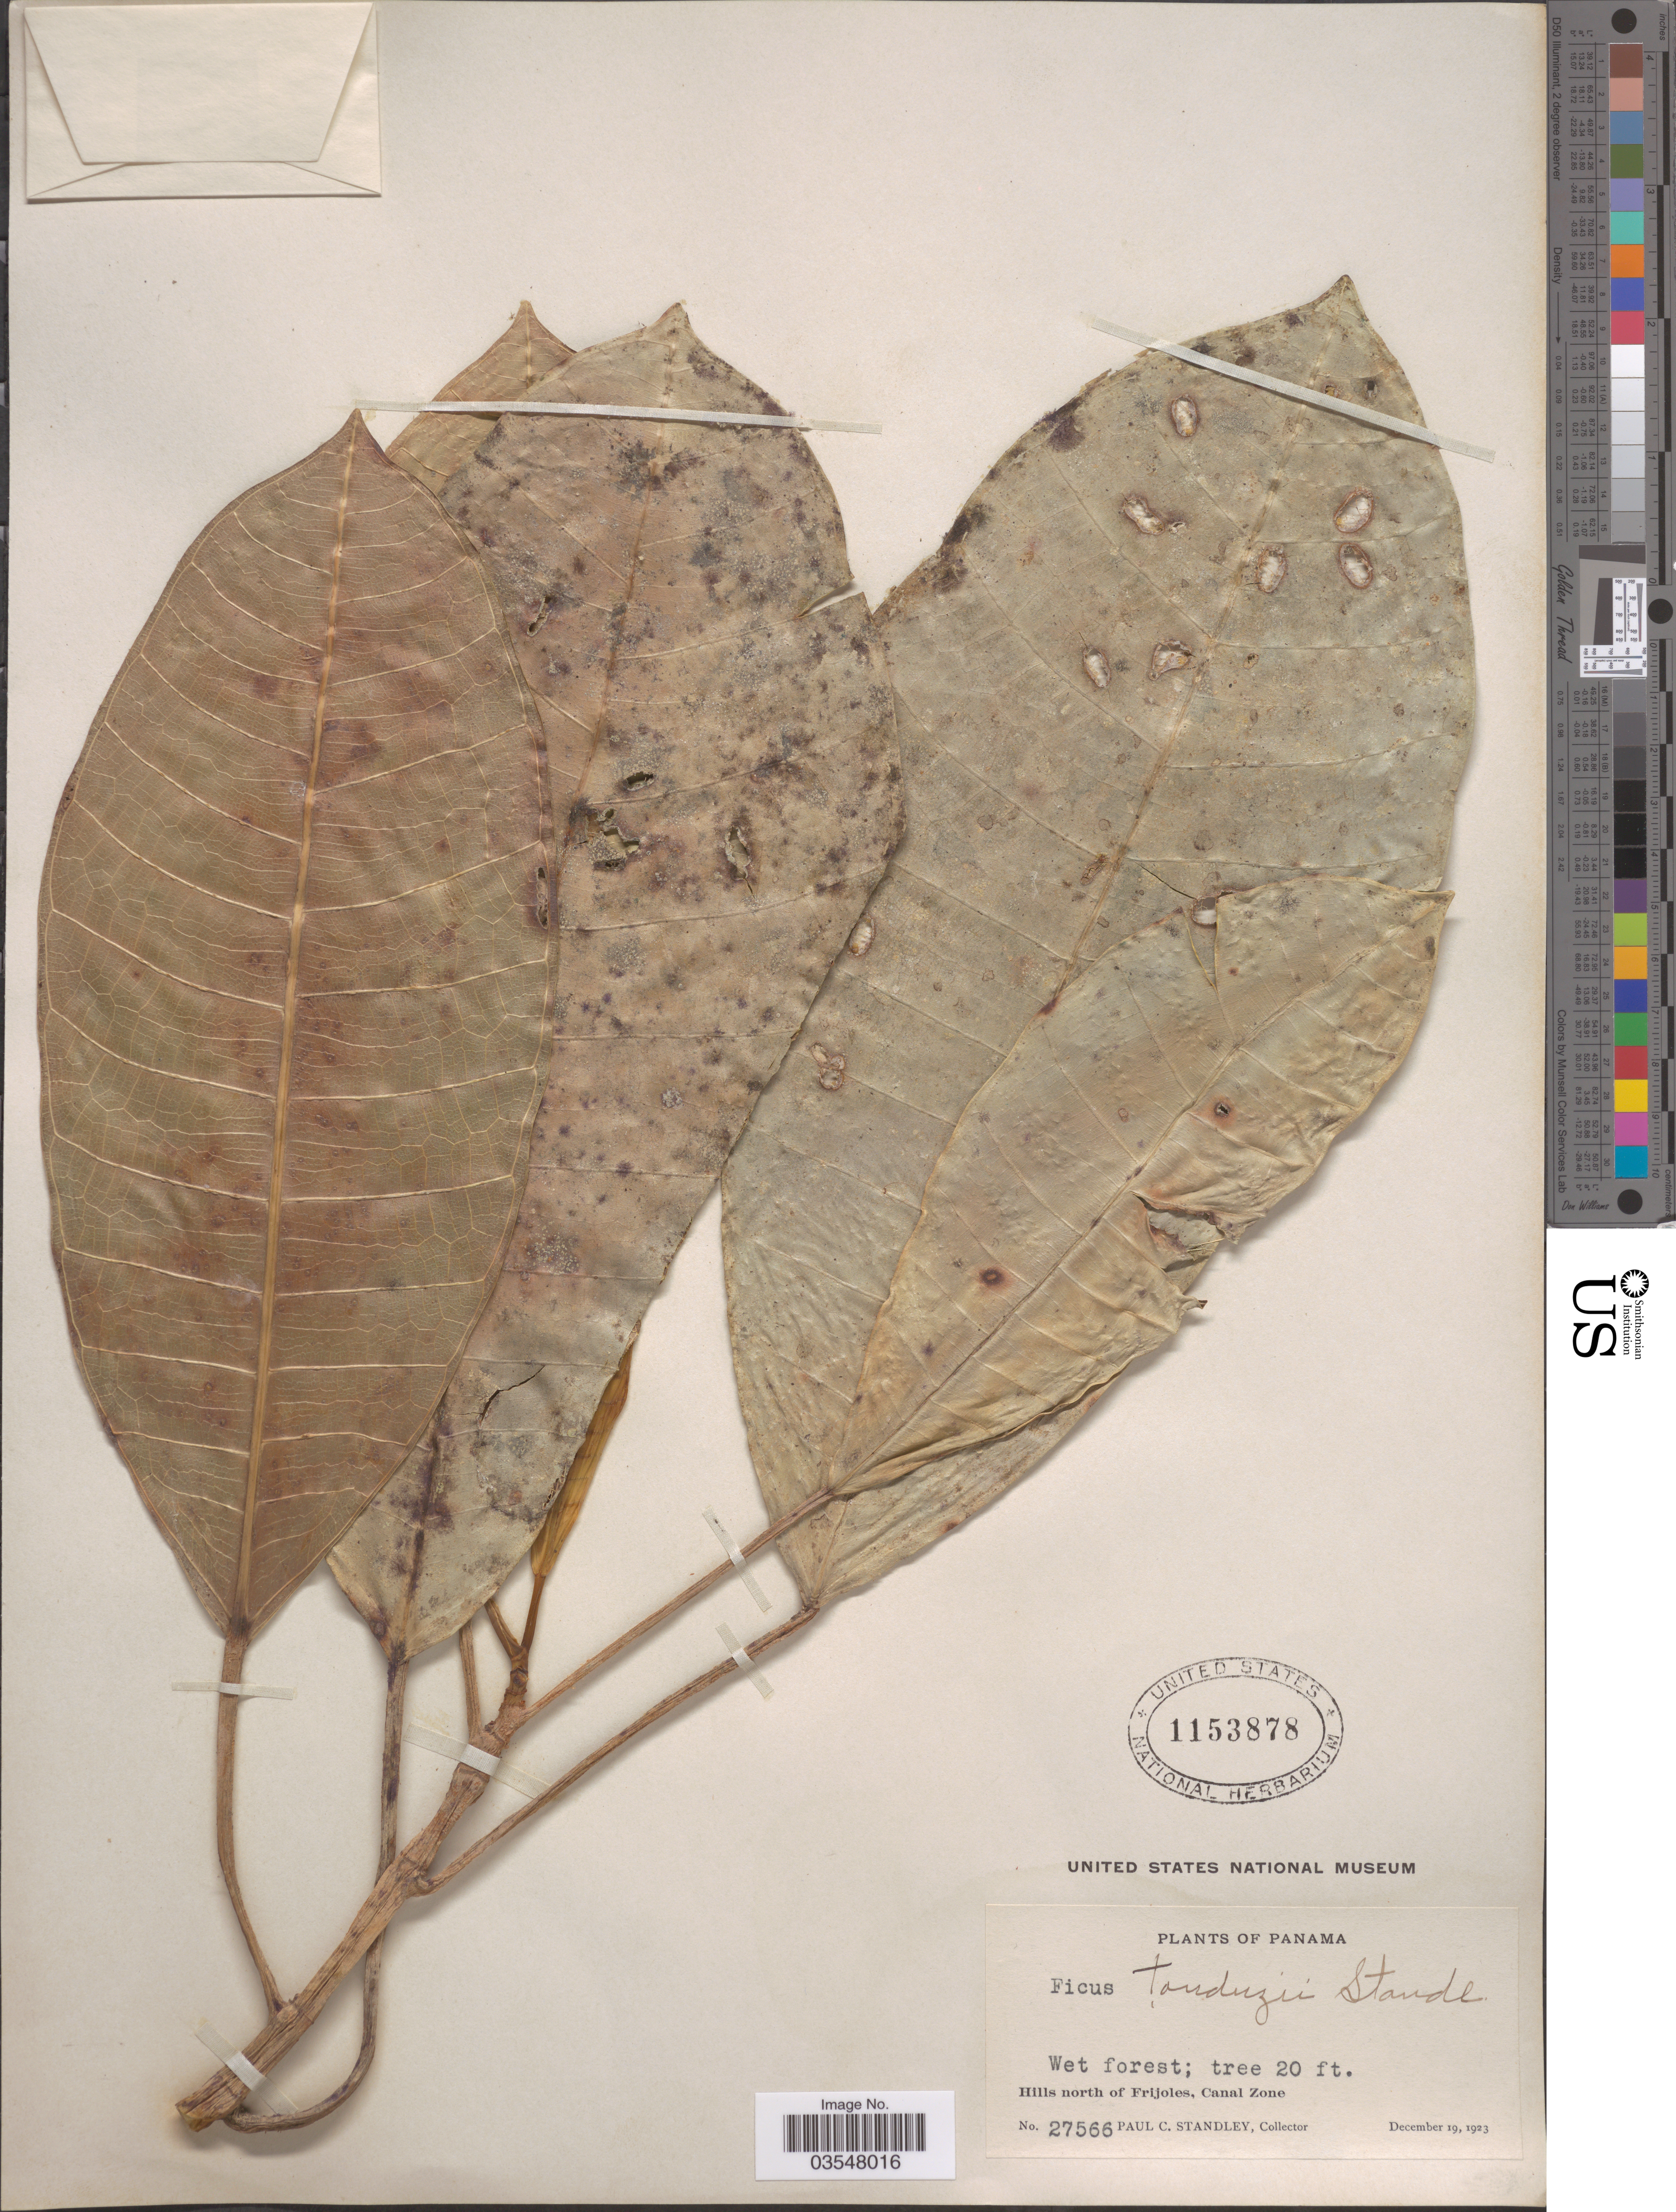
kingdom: Plantae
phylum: Tracheophyta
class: Magnoliopsida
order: Rosales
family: Moraceae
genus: Ficus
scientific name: Ficus tonduzii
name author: Standl.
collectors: P. C. Standley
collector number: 27566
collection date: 1923-12-19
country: Panama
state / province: Colón / Panamá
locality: Hills north of Frijoles, Canal Zone.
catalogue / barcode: US 1153878